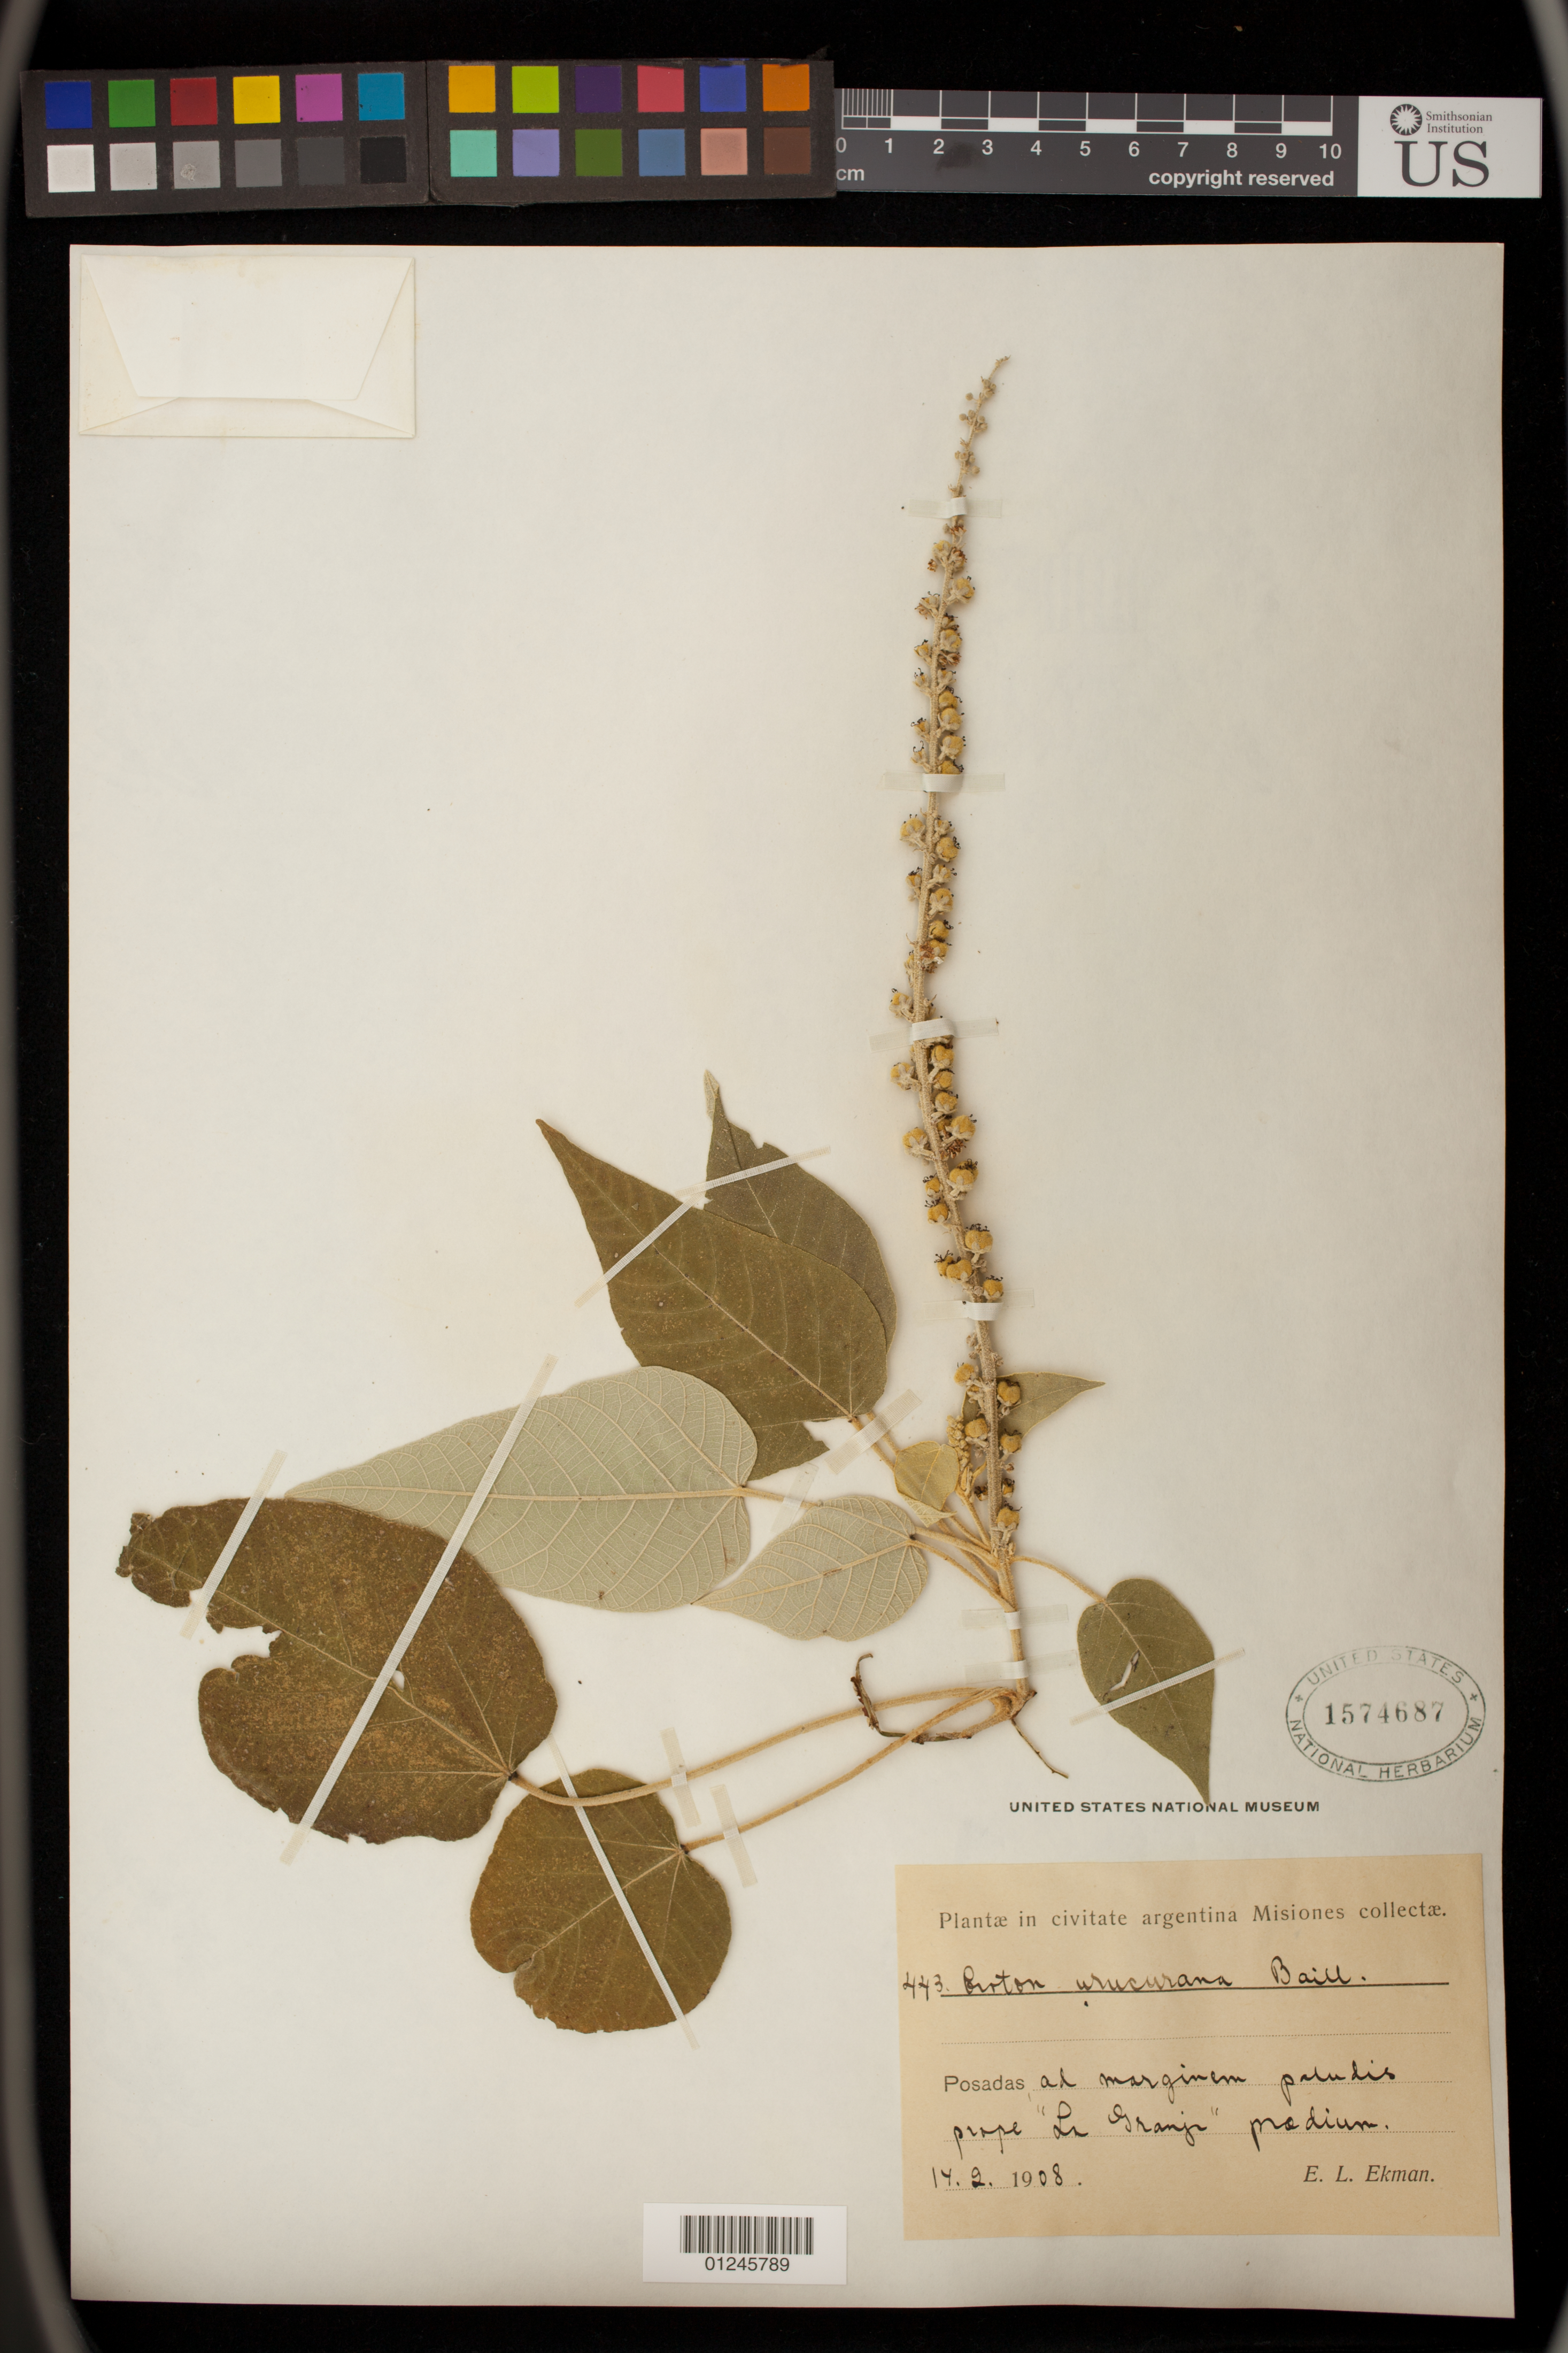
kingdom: Plantae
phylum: Tracheophyta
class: Magnoliopsida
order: Malpighiales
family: Euphorbiaceae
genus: Croton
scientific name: Croton urucurana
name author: Baill.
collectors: E. L. Ekman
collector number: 443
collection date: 1908-02-14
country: Argentina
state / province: Misiones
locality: Posadas, al marginem palmdis prope "La Granja" medium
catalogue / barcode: US 1574687